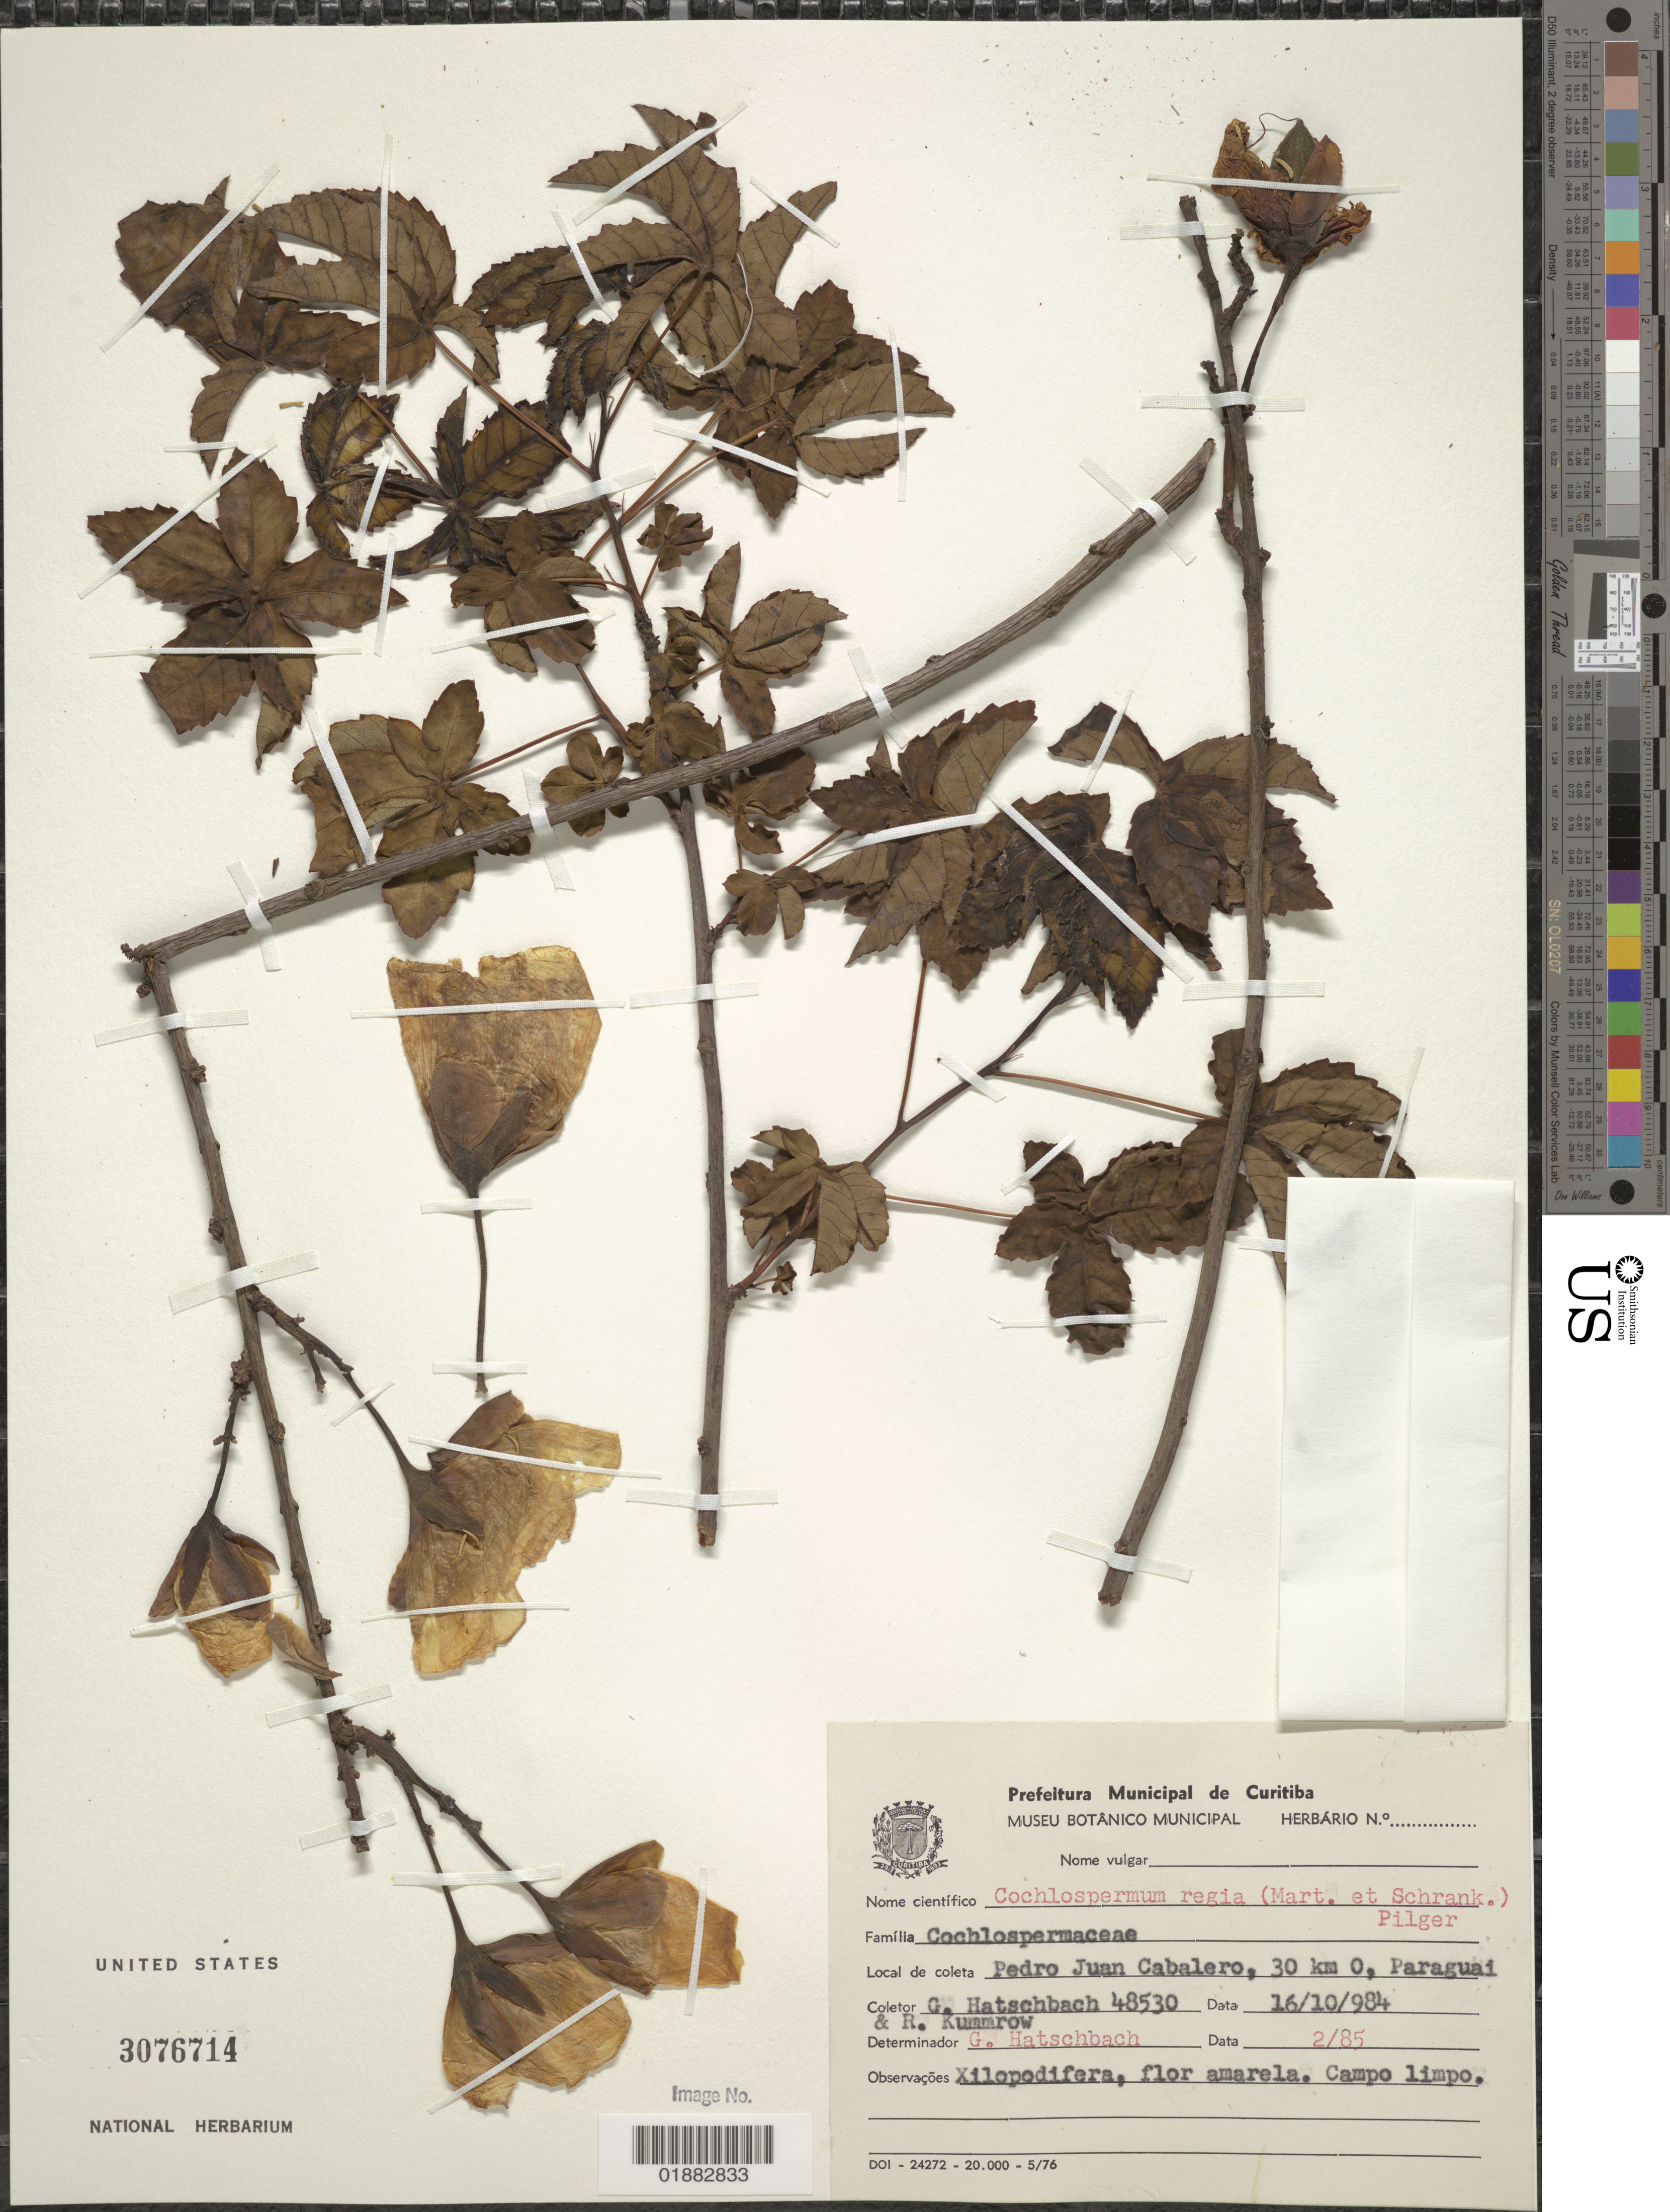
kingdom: Plantae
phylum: Tracheophyta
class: Magnoliopsida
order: Malvales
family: Cochlospermaceae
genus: Cochlospermum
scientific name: Cochlospermum regium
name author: (Schrank) Pilg.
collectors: G. Hatschbach & R. Kummrow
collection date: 1984-10-16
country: Paraguay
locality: Pedro Juan Cabalero, 30 km O